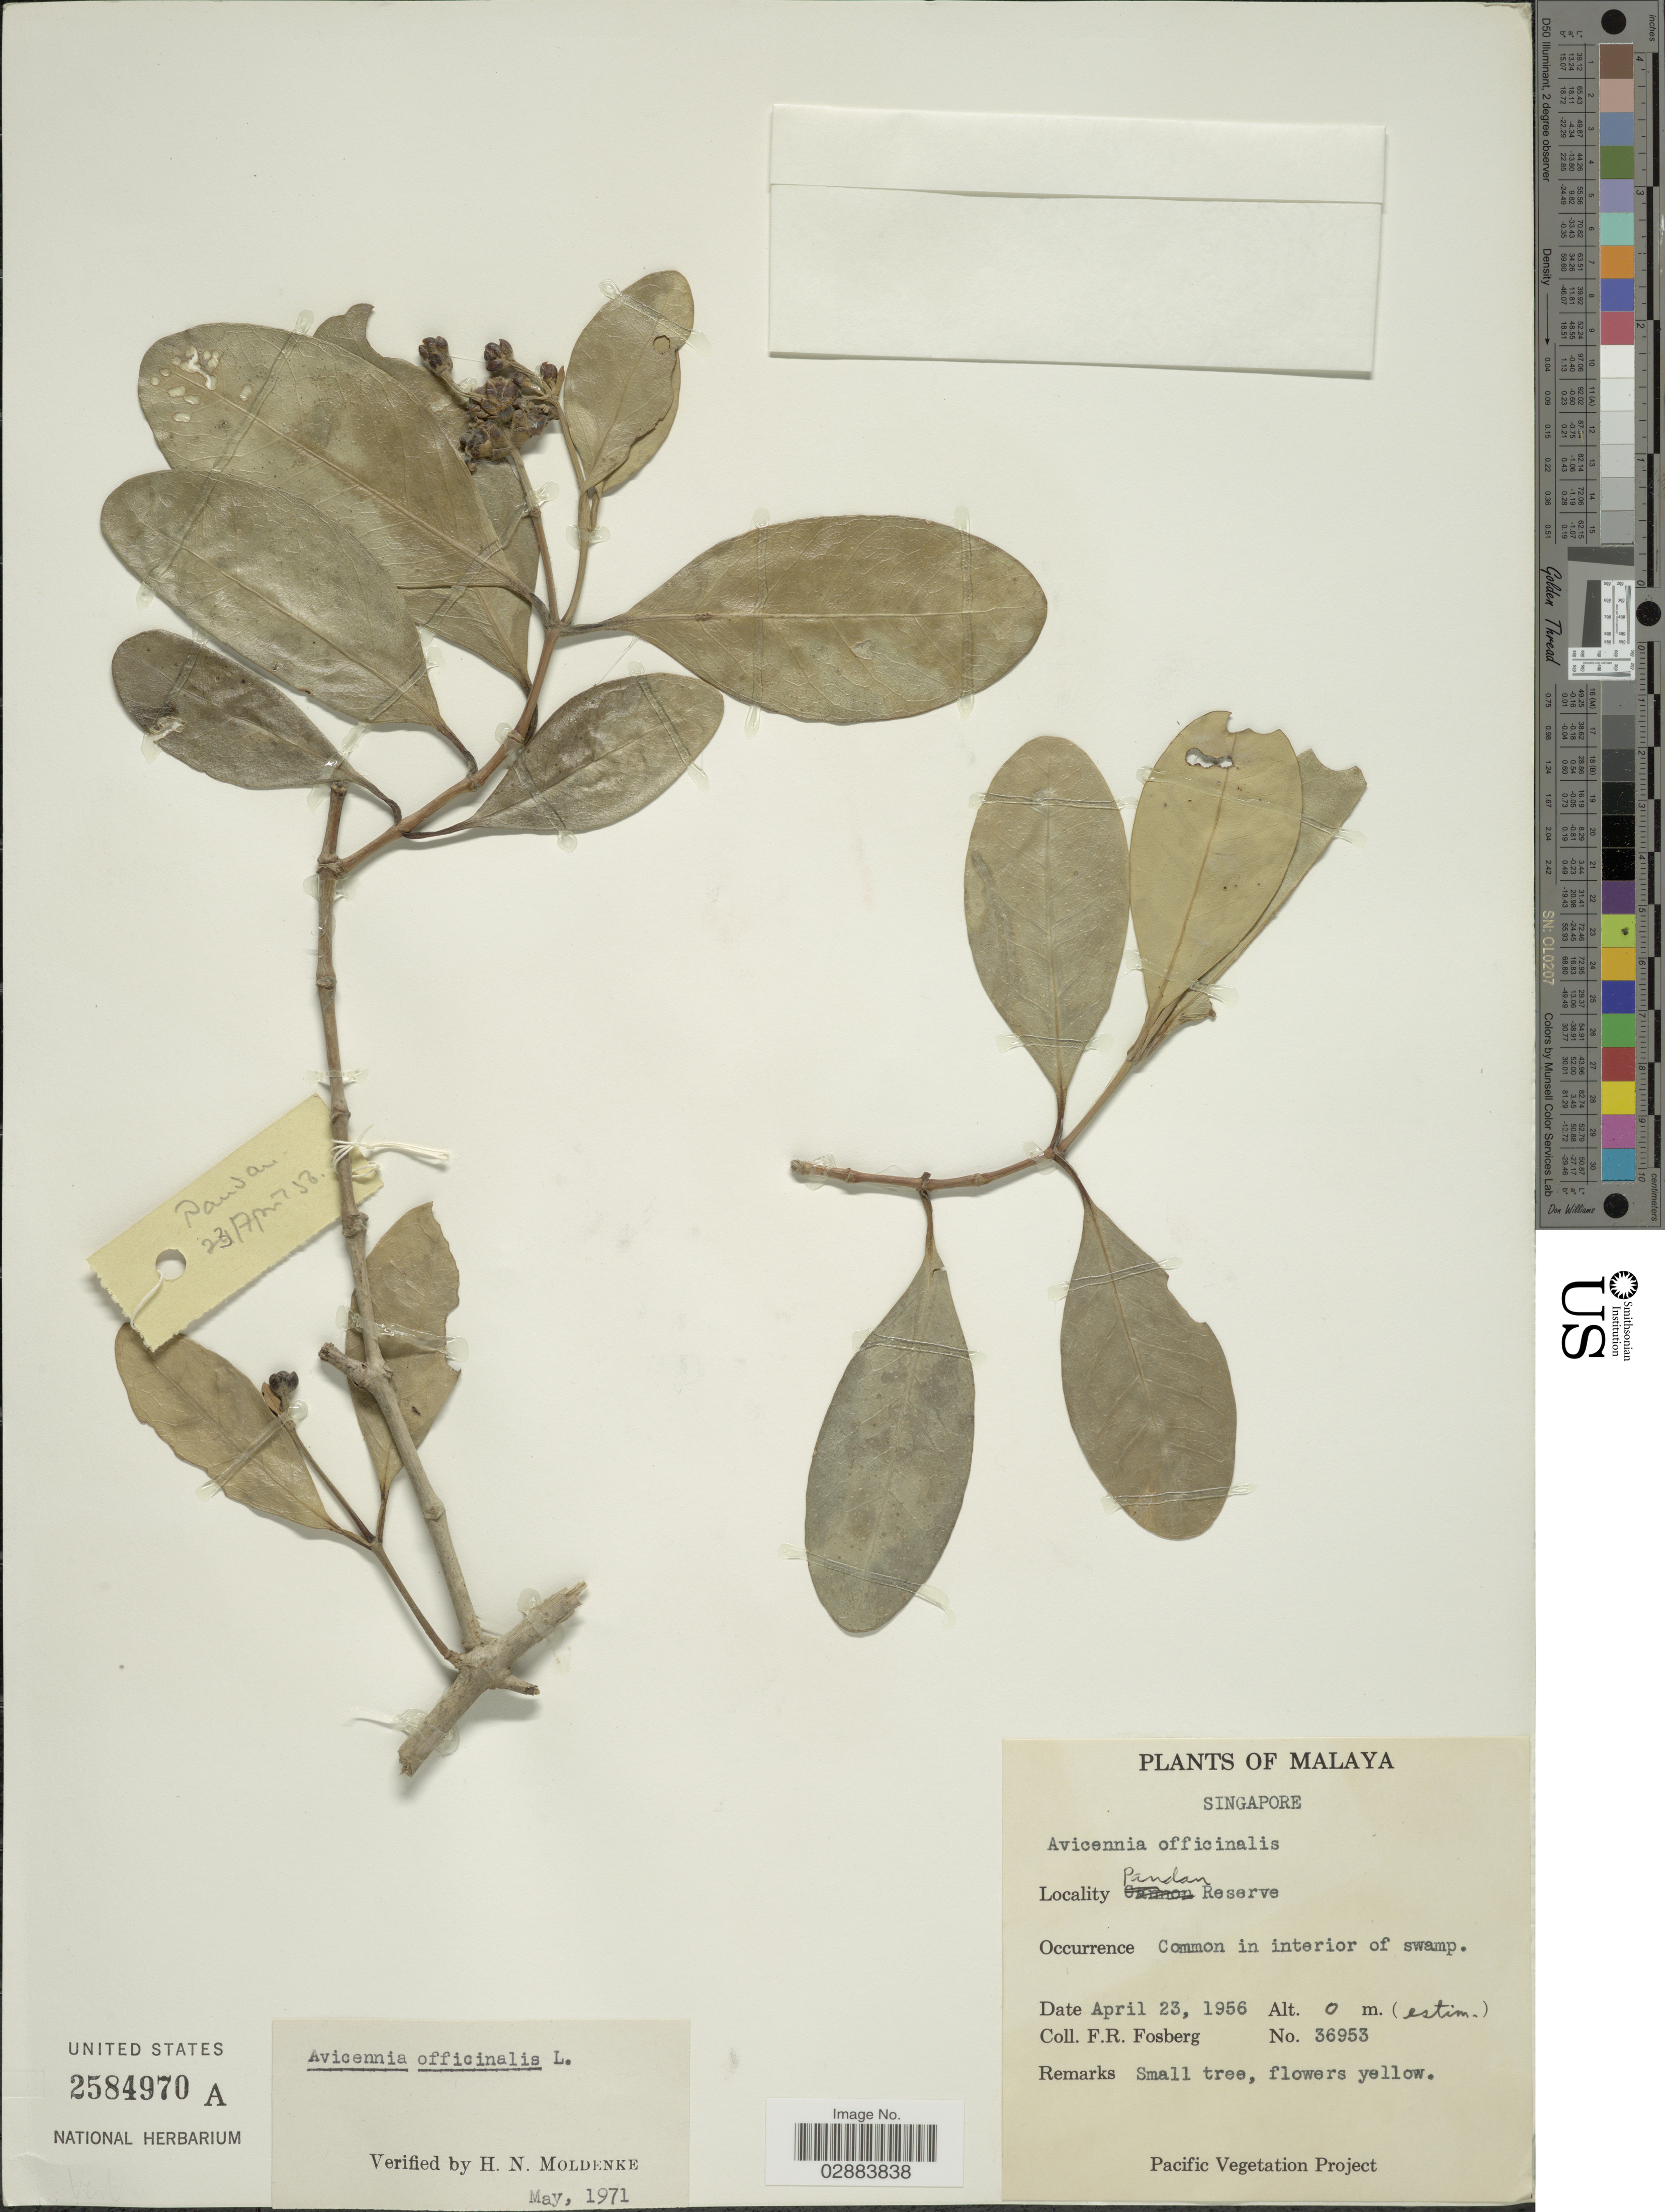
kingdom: Plantae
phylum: Tracheophyta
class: Magnoliopsida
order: Lamiales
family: Acanthaceae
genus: Avicennia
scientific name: Avicennia officinalis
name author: L.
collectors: F. R. Fosberg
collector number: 36953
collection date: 1956-04-23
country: Singapore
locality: Malaya. Pandan Reserve.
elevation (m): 0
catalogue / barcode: US 2584970A